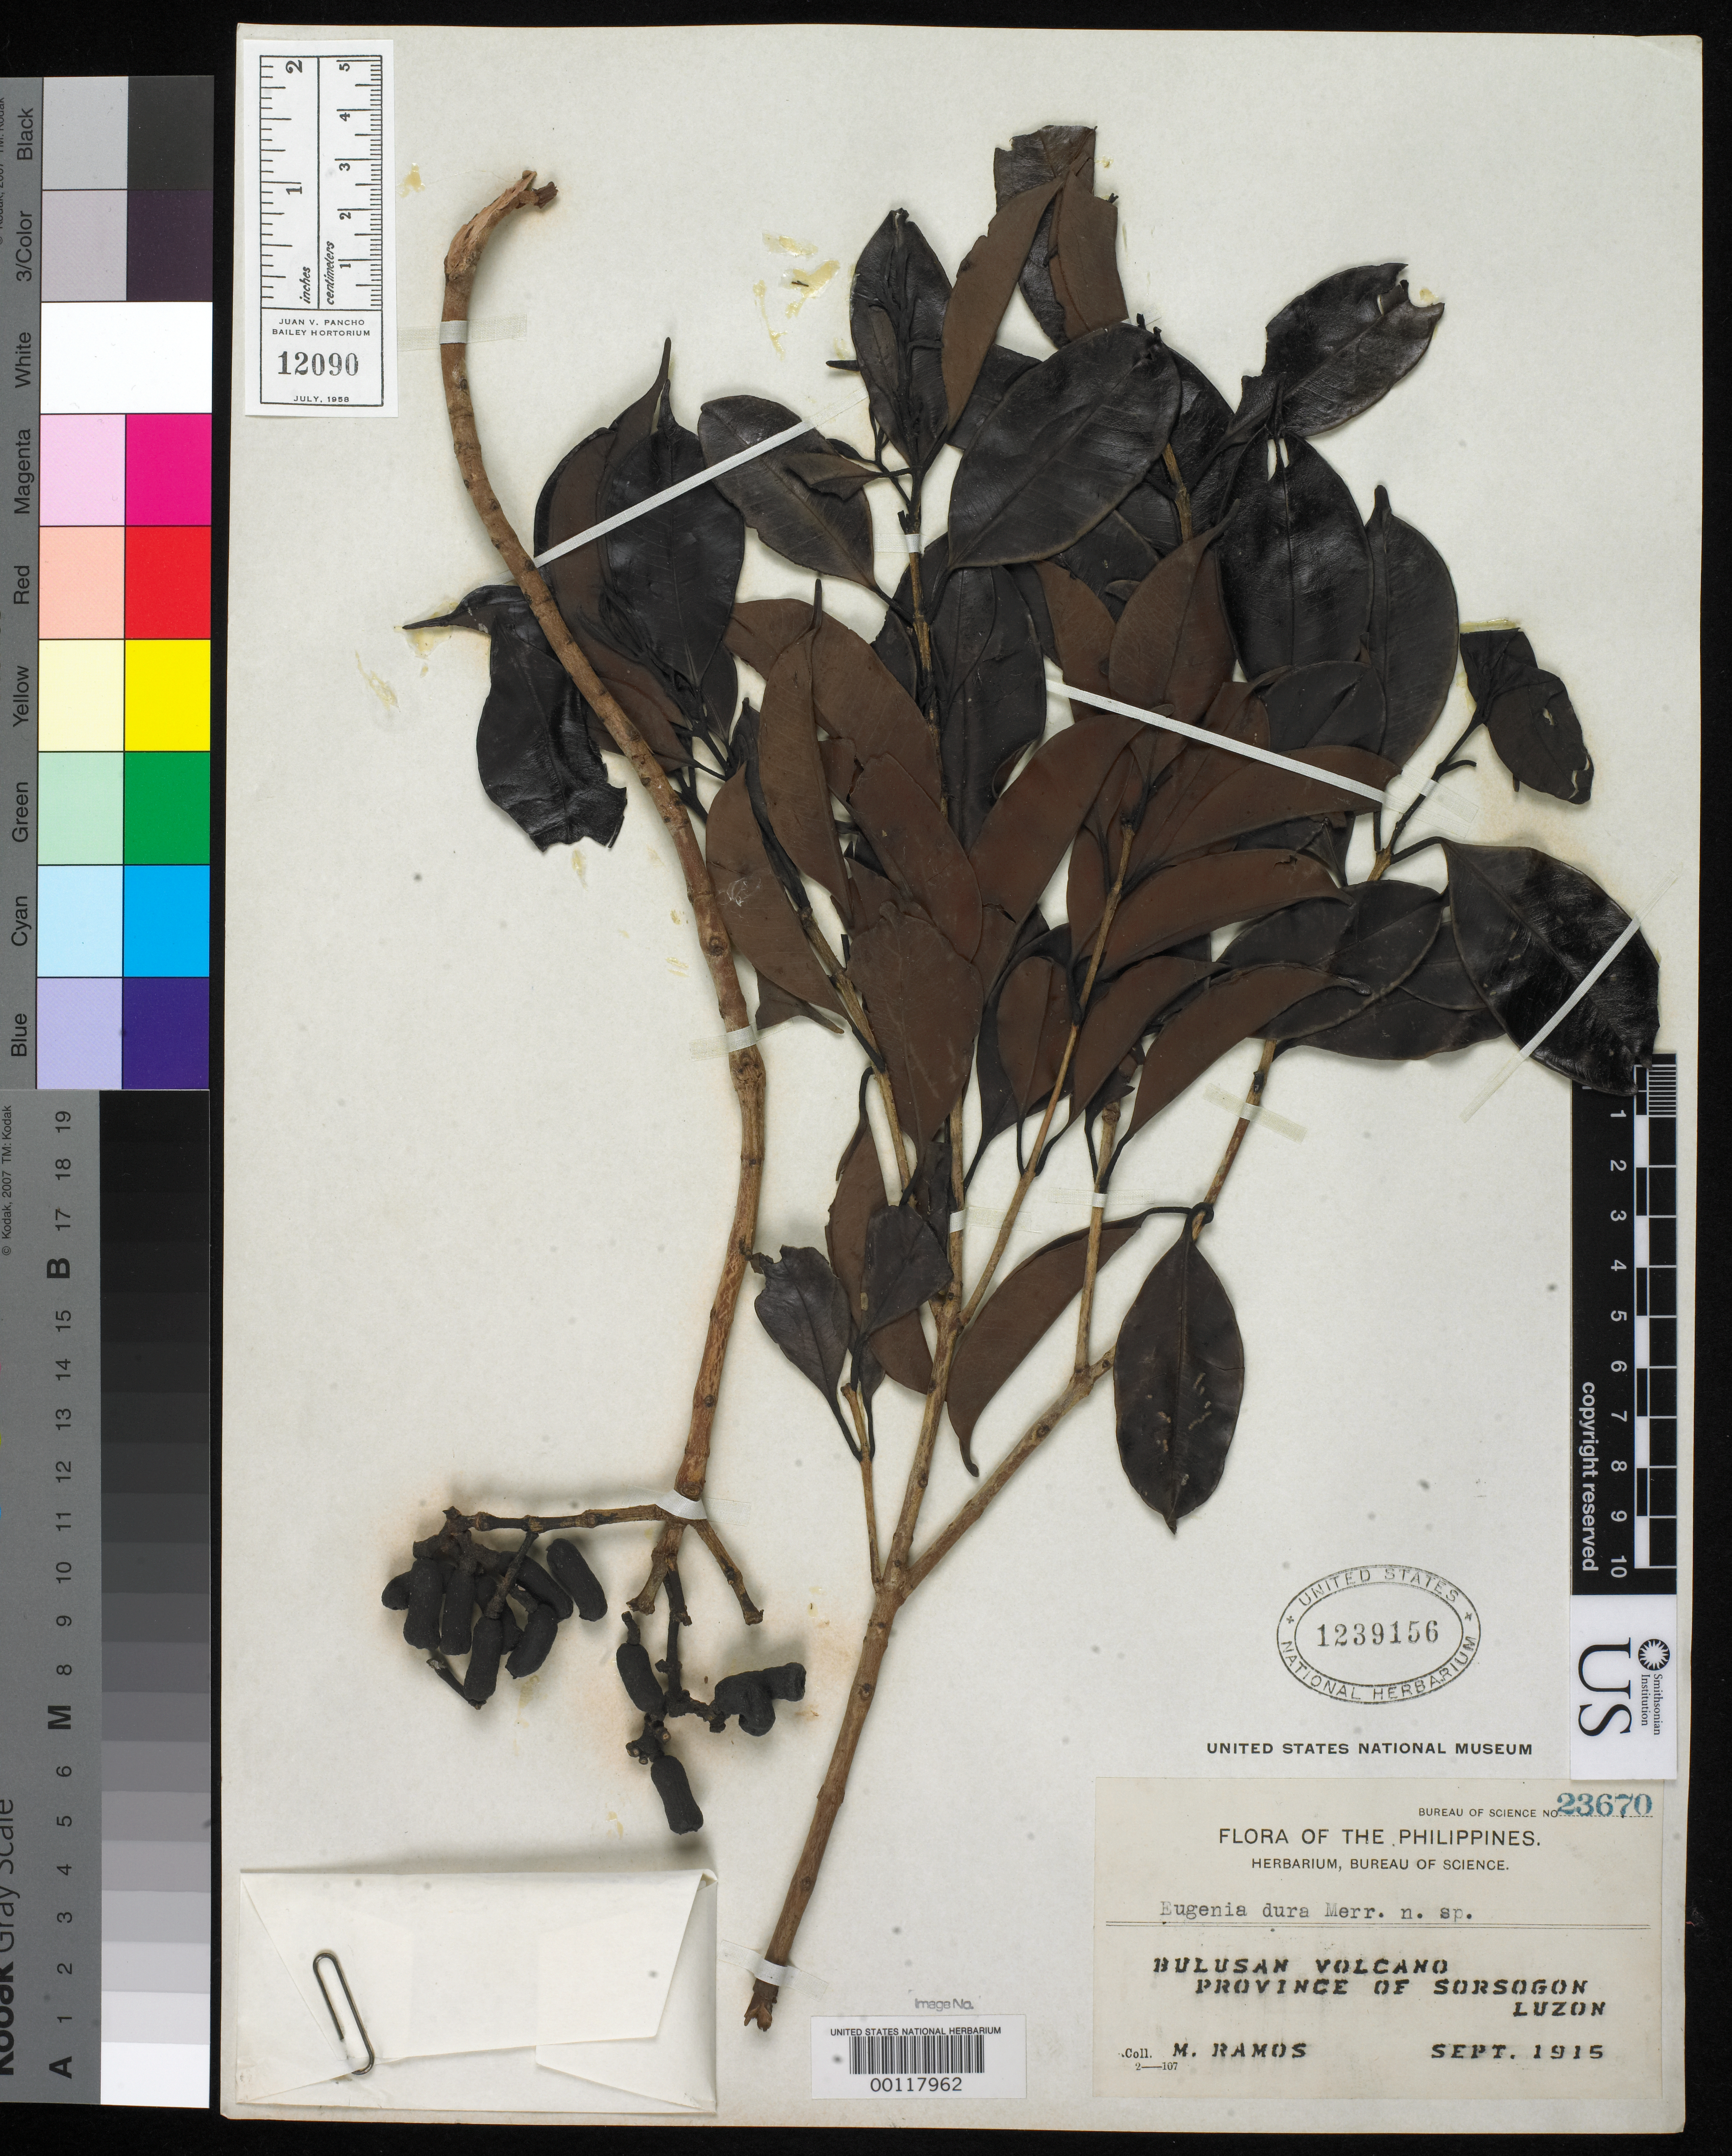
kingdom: Plantae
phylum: Tracheophyta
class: Magnoliopsida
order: Myrtales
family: Myrtaceae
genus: Eugenia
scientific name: Eugenia dura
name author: Merr.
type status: Isotype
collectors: M. Ramos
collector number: Bur. Sci. 23670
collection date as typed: Sep 1915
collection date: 1915-09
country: Philippines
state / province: Bicol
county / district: Sorsogon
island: Luzon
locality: Bulusan Volcano.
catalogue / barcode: US 1239156